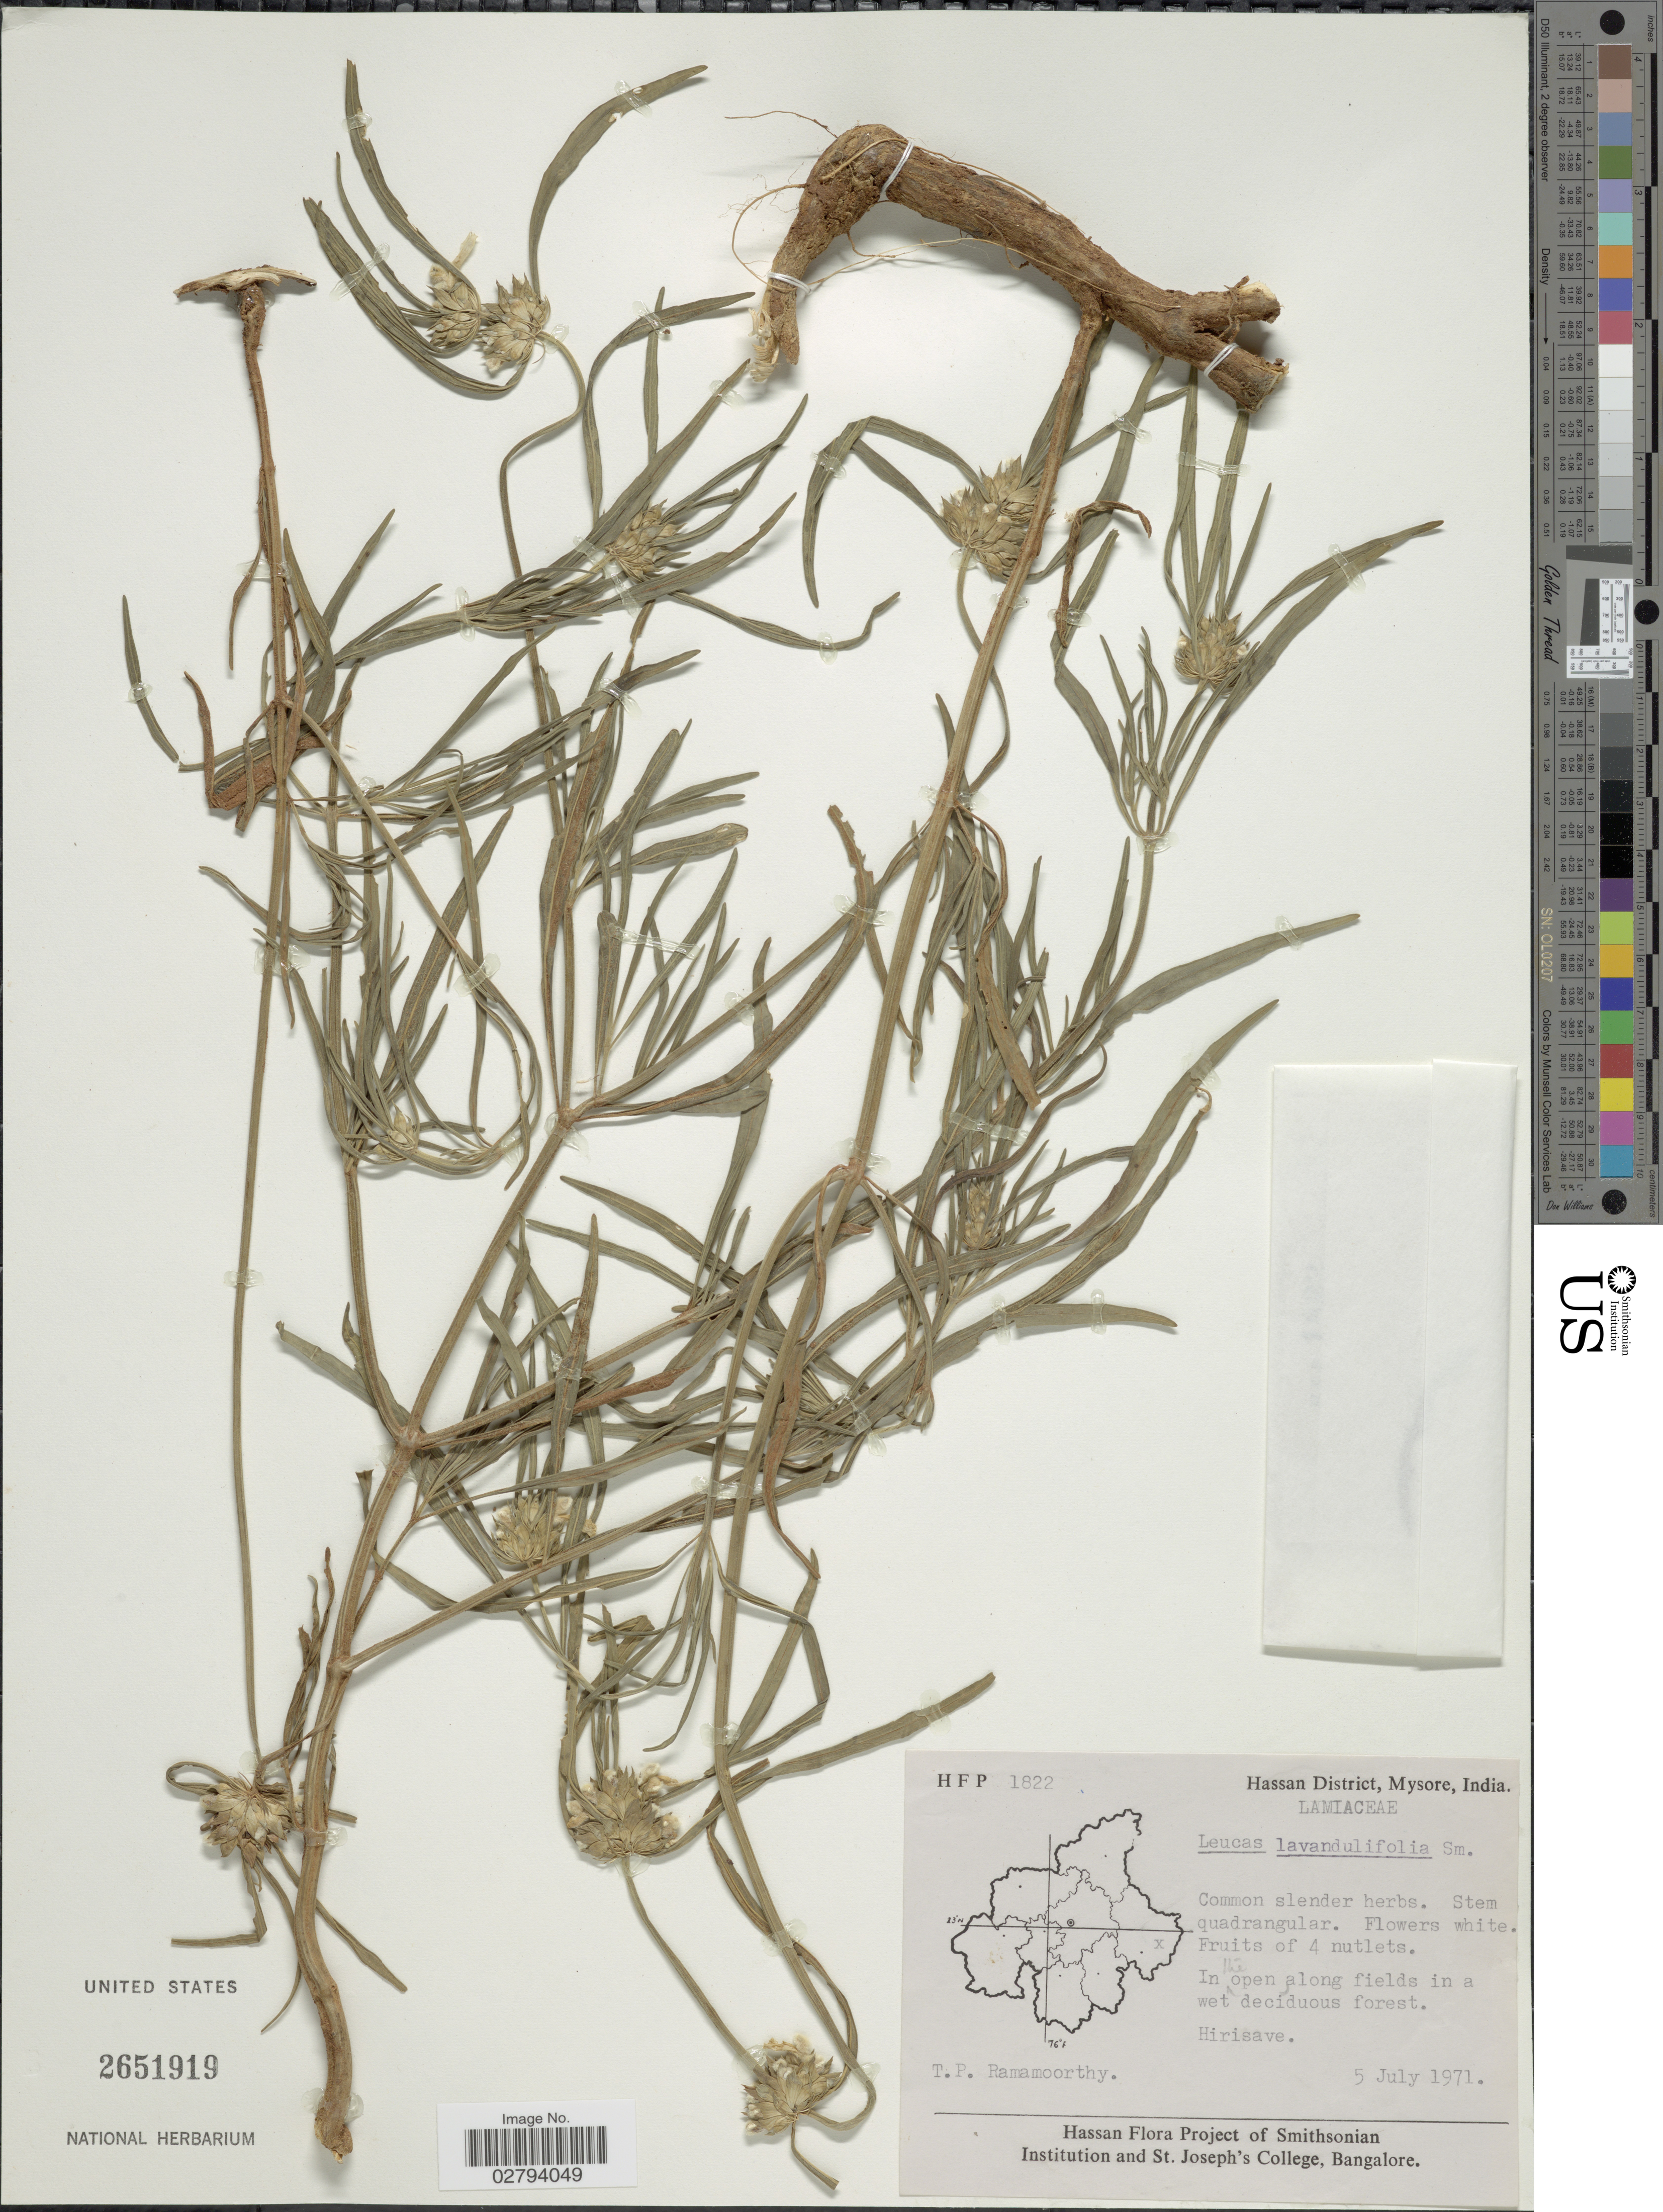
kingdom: Plantae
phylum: Tracheophyta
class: Magnoliopsida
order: Lamiales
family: Lamiaceae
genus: Leucas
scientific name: Leucas linifolia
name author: (A. Roth) Spreng.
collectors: T. P. Ramamoorthy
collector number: H F P 1822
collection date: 1971-07-05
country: India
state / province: Karnataka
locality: Hassan District, Mysore, India, Hirisave.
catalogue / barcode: US 2651919